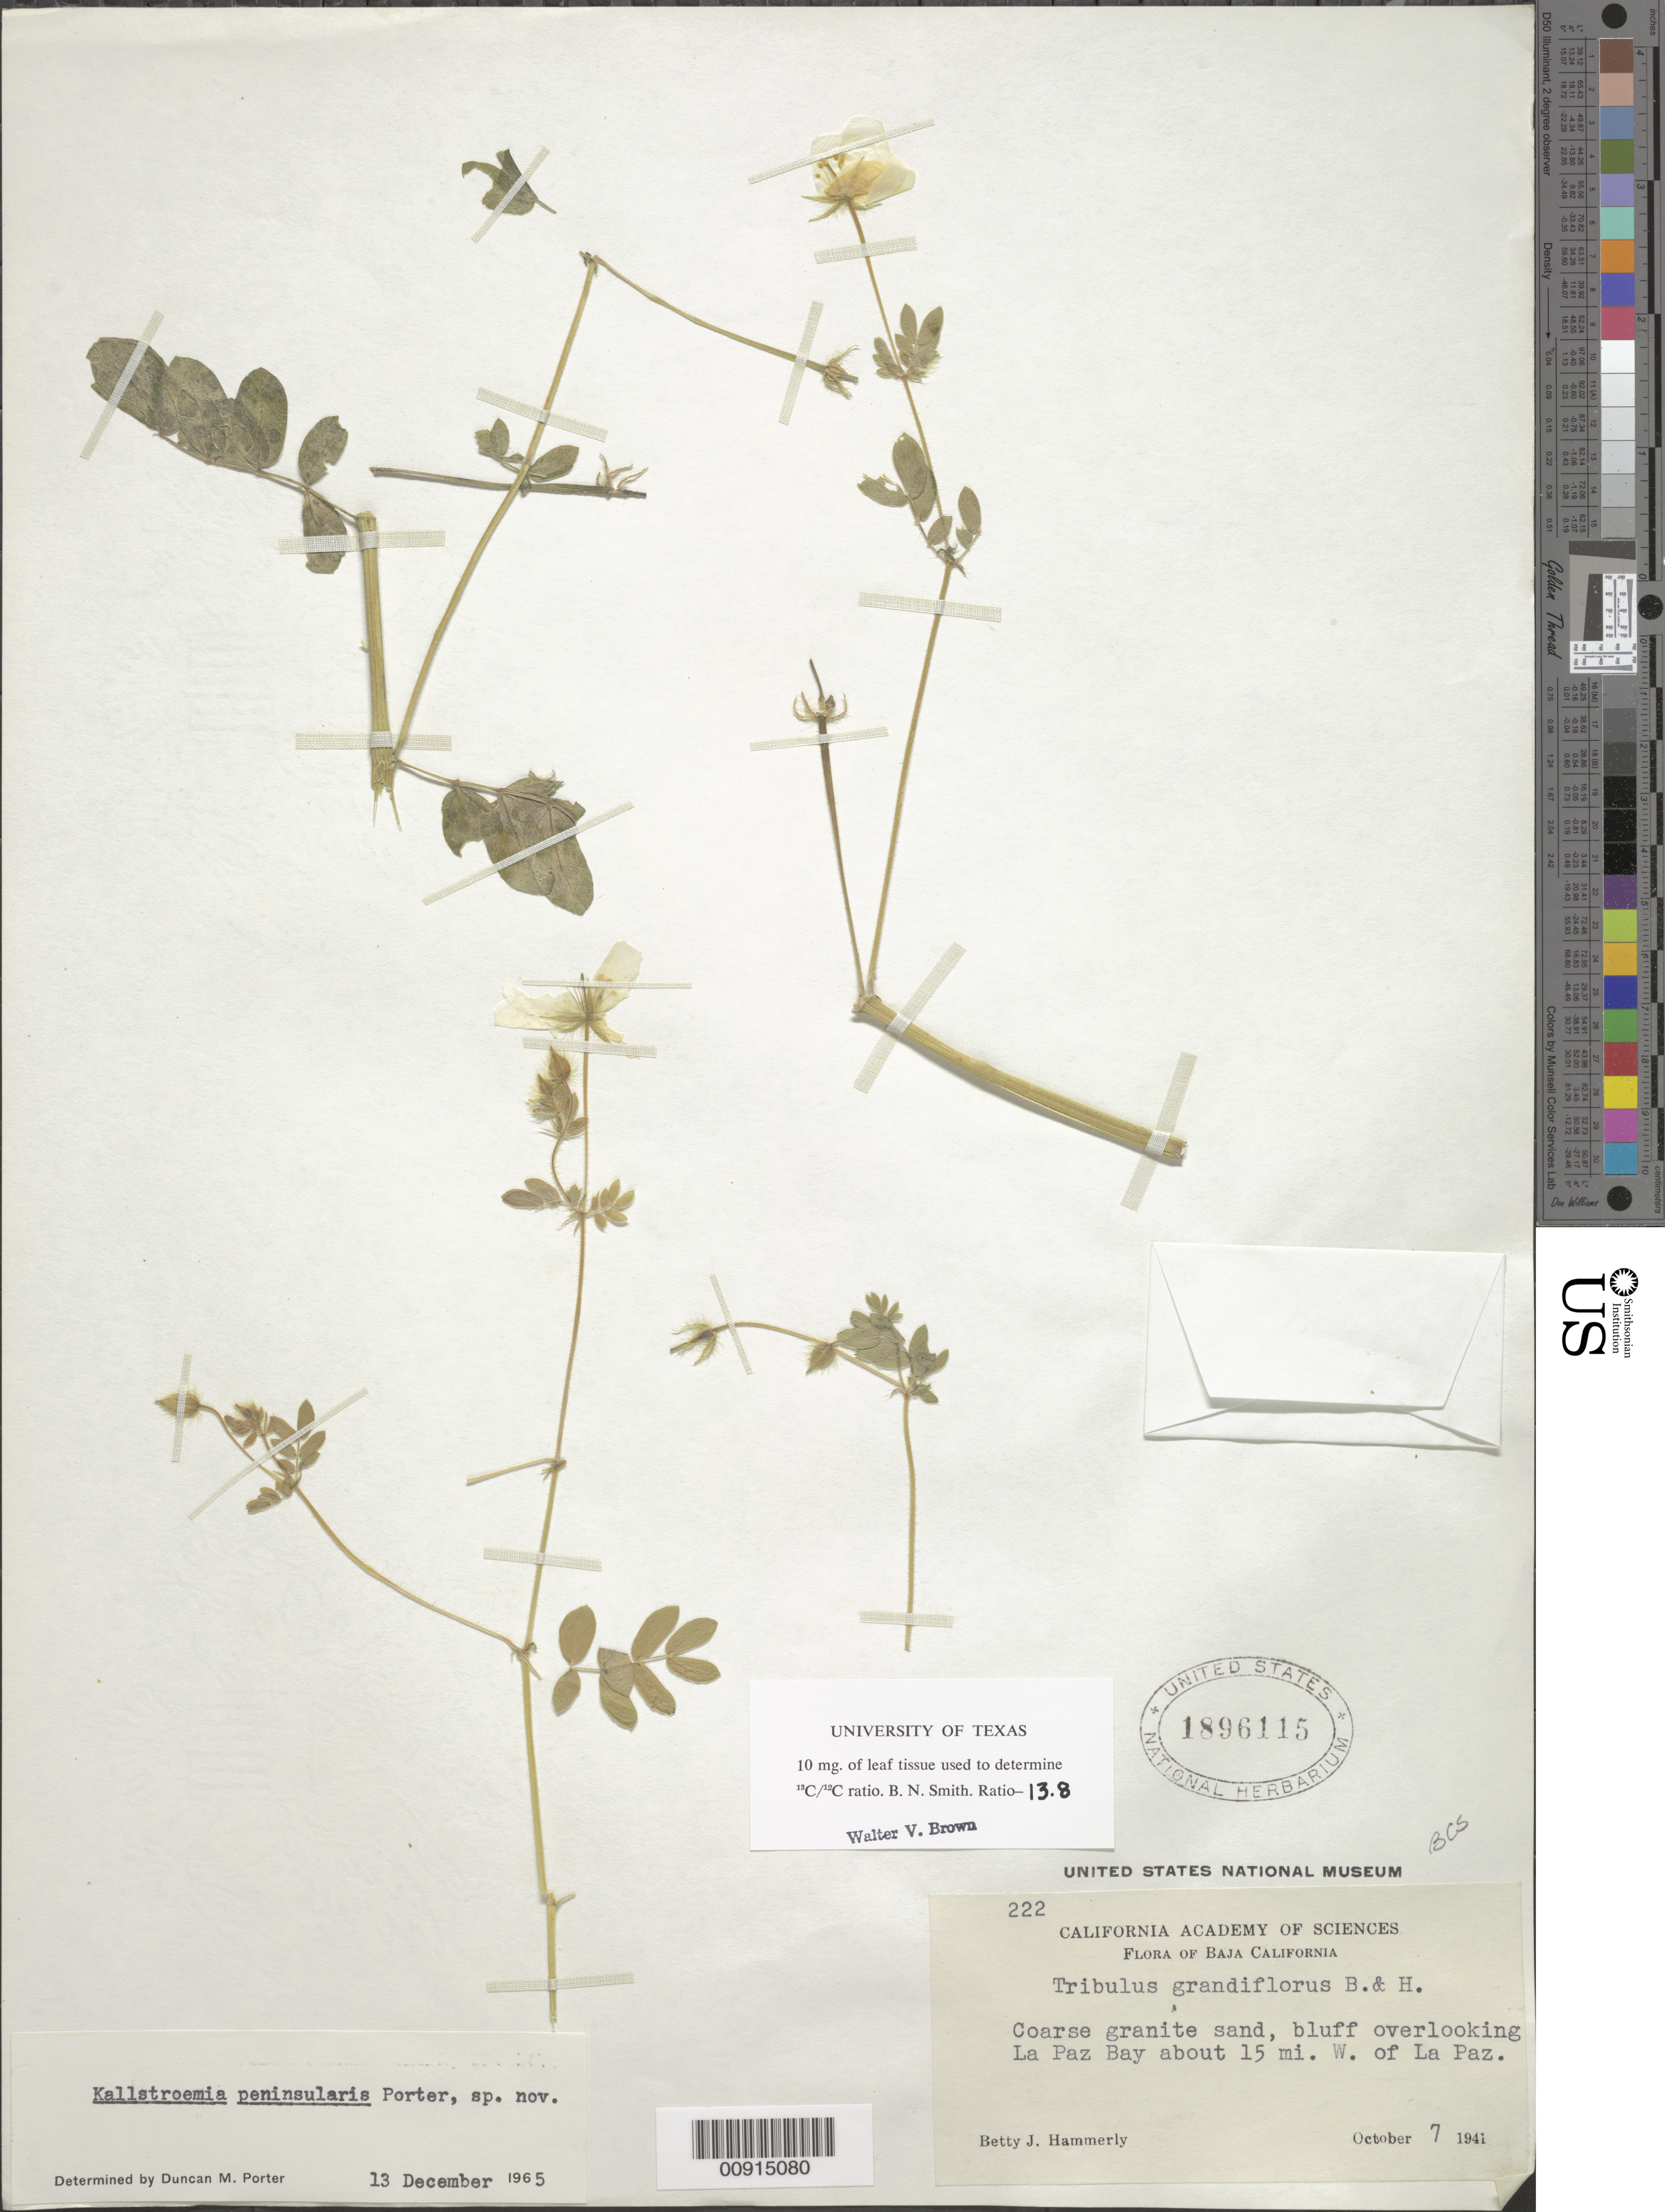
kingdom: Plantae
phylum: Tracheophyta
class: Magnoliopsida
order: Zygophyllales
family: Zygophyllaceae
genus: Kallstroemia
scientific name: Kallstroemia peninsularis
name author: D.M. Porter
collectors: B. J. Hammerly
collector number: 222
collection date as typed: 07 Oct 1941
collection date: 1941-10-07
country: Mexico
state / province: Baja California Sur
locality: Bluff overlooking La Paz Bay about 15 mi. W. of La Paz. Baja California.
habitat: Coarse granite sand, bluff.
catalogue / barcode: US 1896115